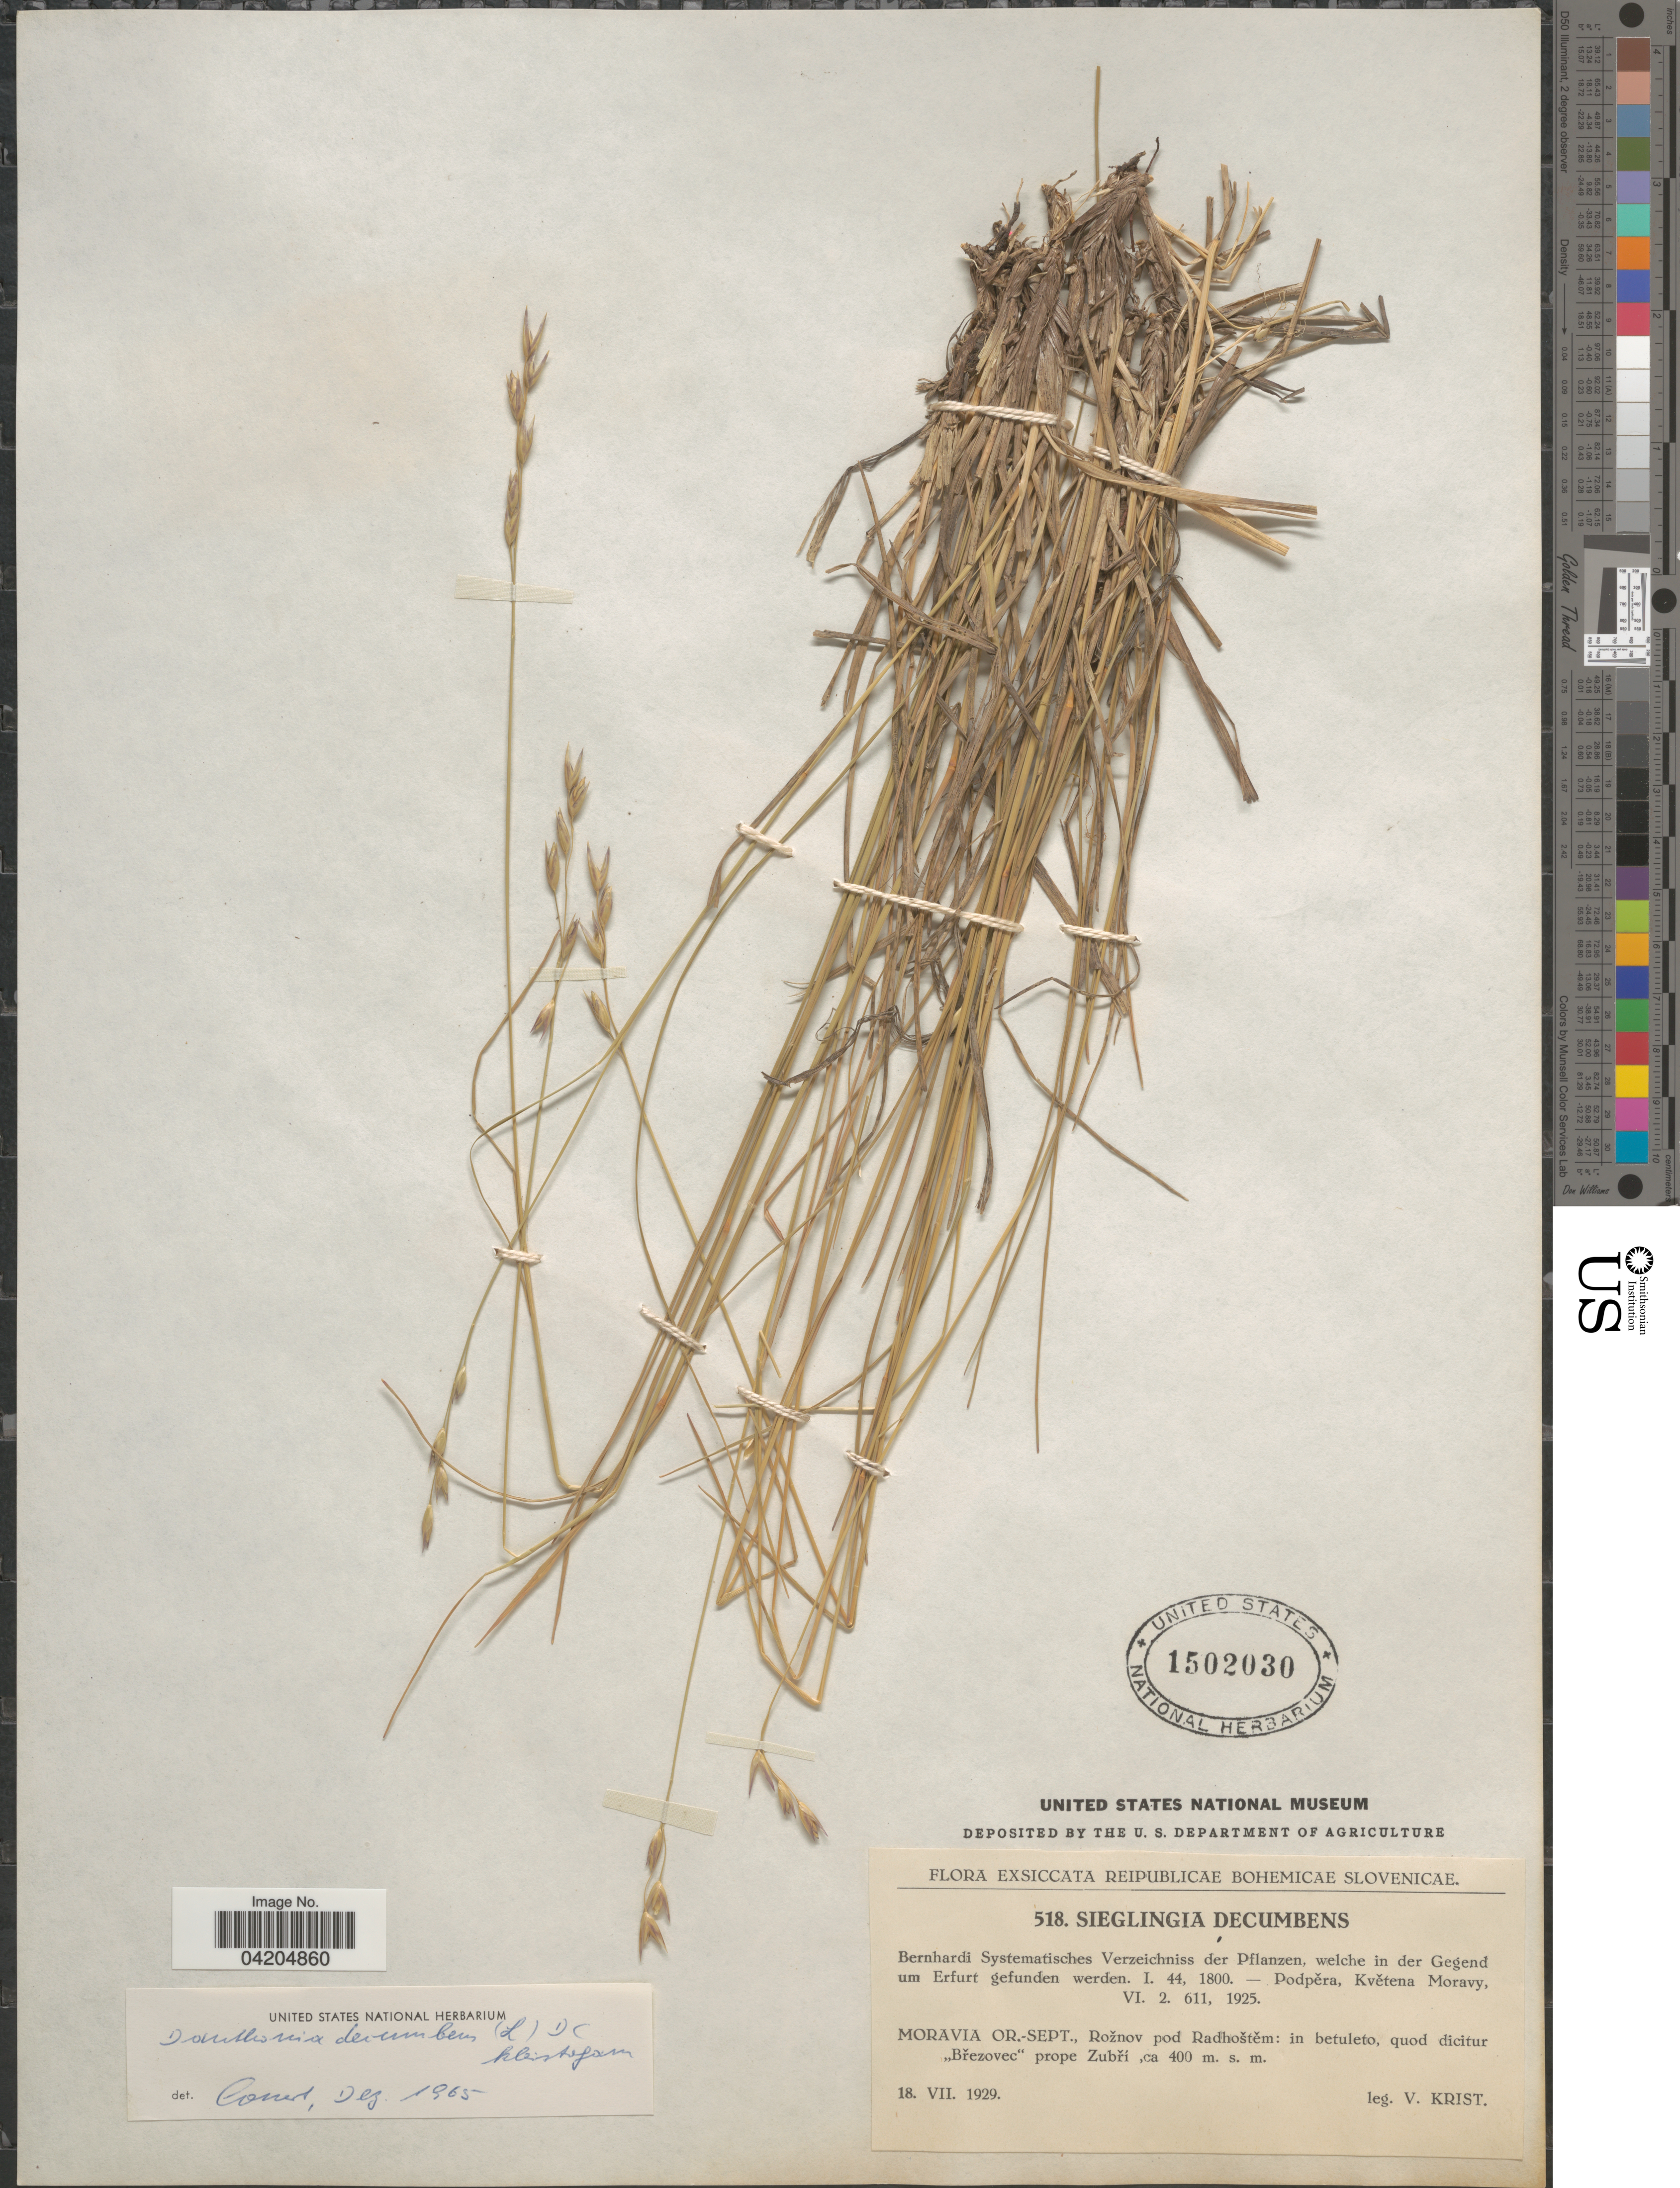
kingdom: Plantae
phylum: Tracheophyta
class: Liliopsida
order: Poales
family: Poaceae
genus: Danthonia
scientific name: Danthonia decumbens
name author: (L.) DC.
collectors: V. Krist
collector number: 518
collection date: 1929-07-18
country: Czechia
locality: Reipublicae Bohemicae Slovenicae. Moravia Or.-Sept., Rožnov pod Radhoštěm: in betuleto, quod dicitur "Bř̩ezovec" prope Zubř̩í.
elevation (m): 400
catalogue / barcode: US 1502030